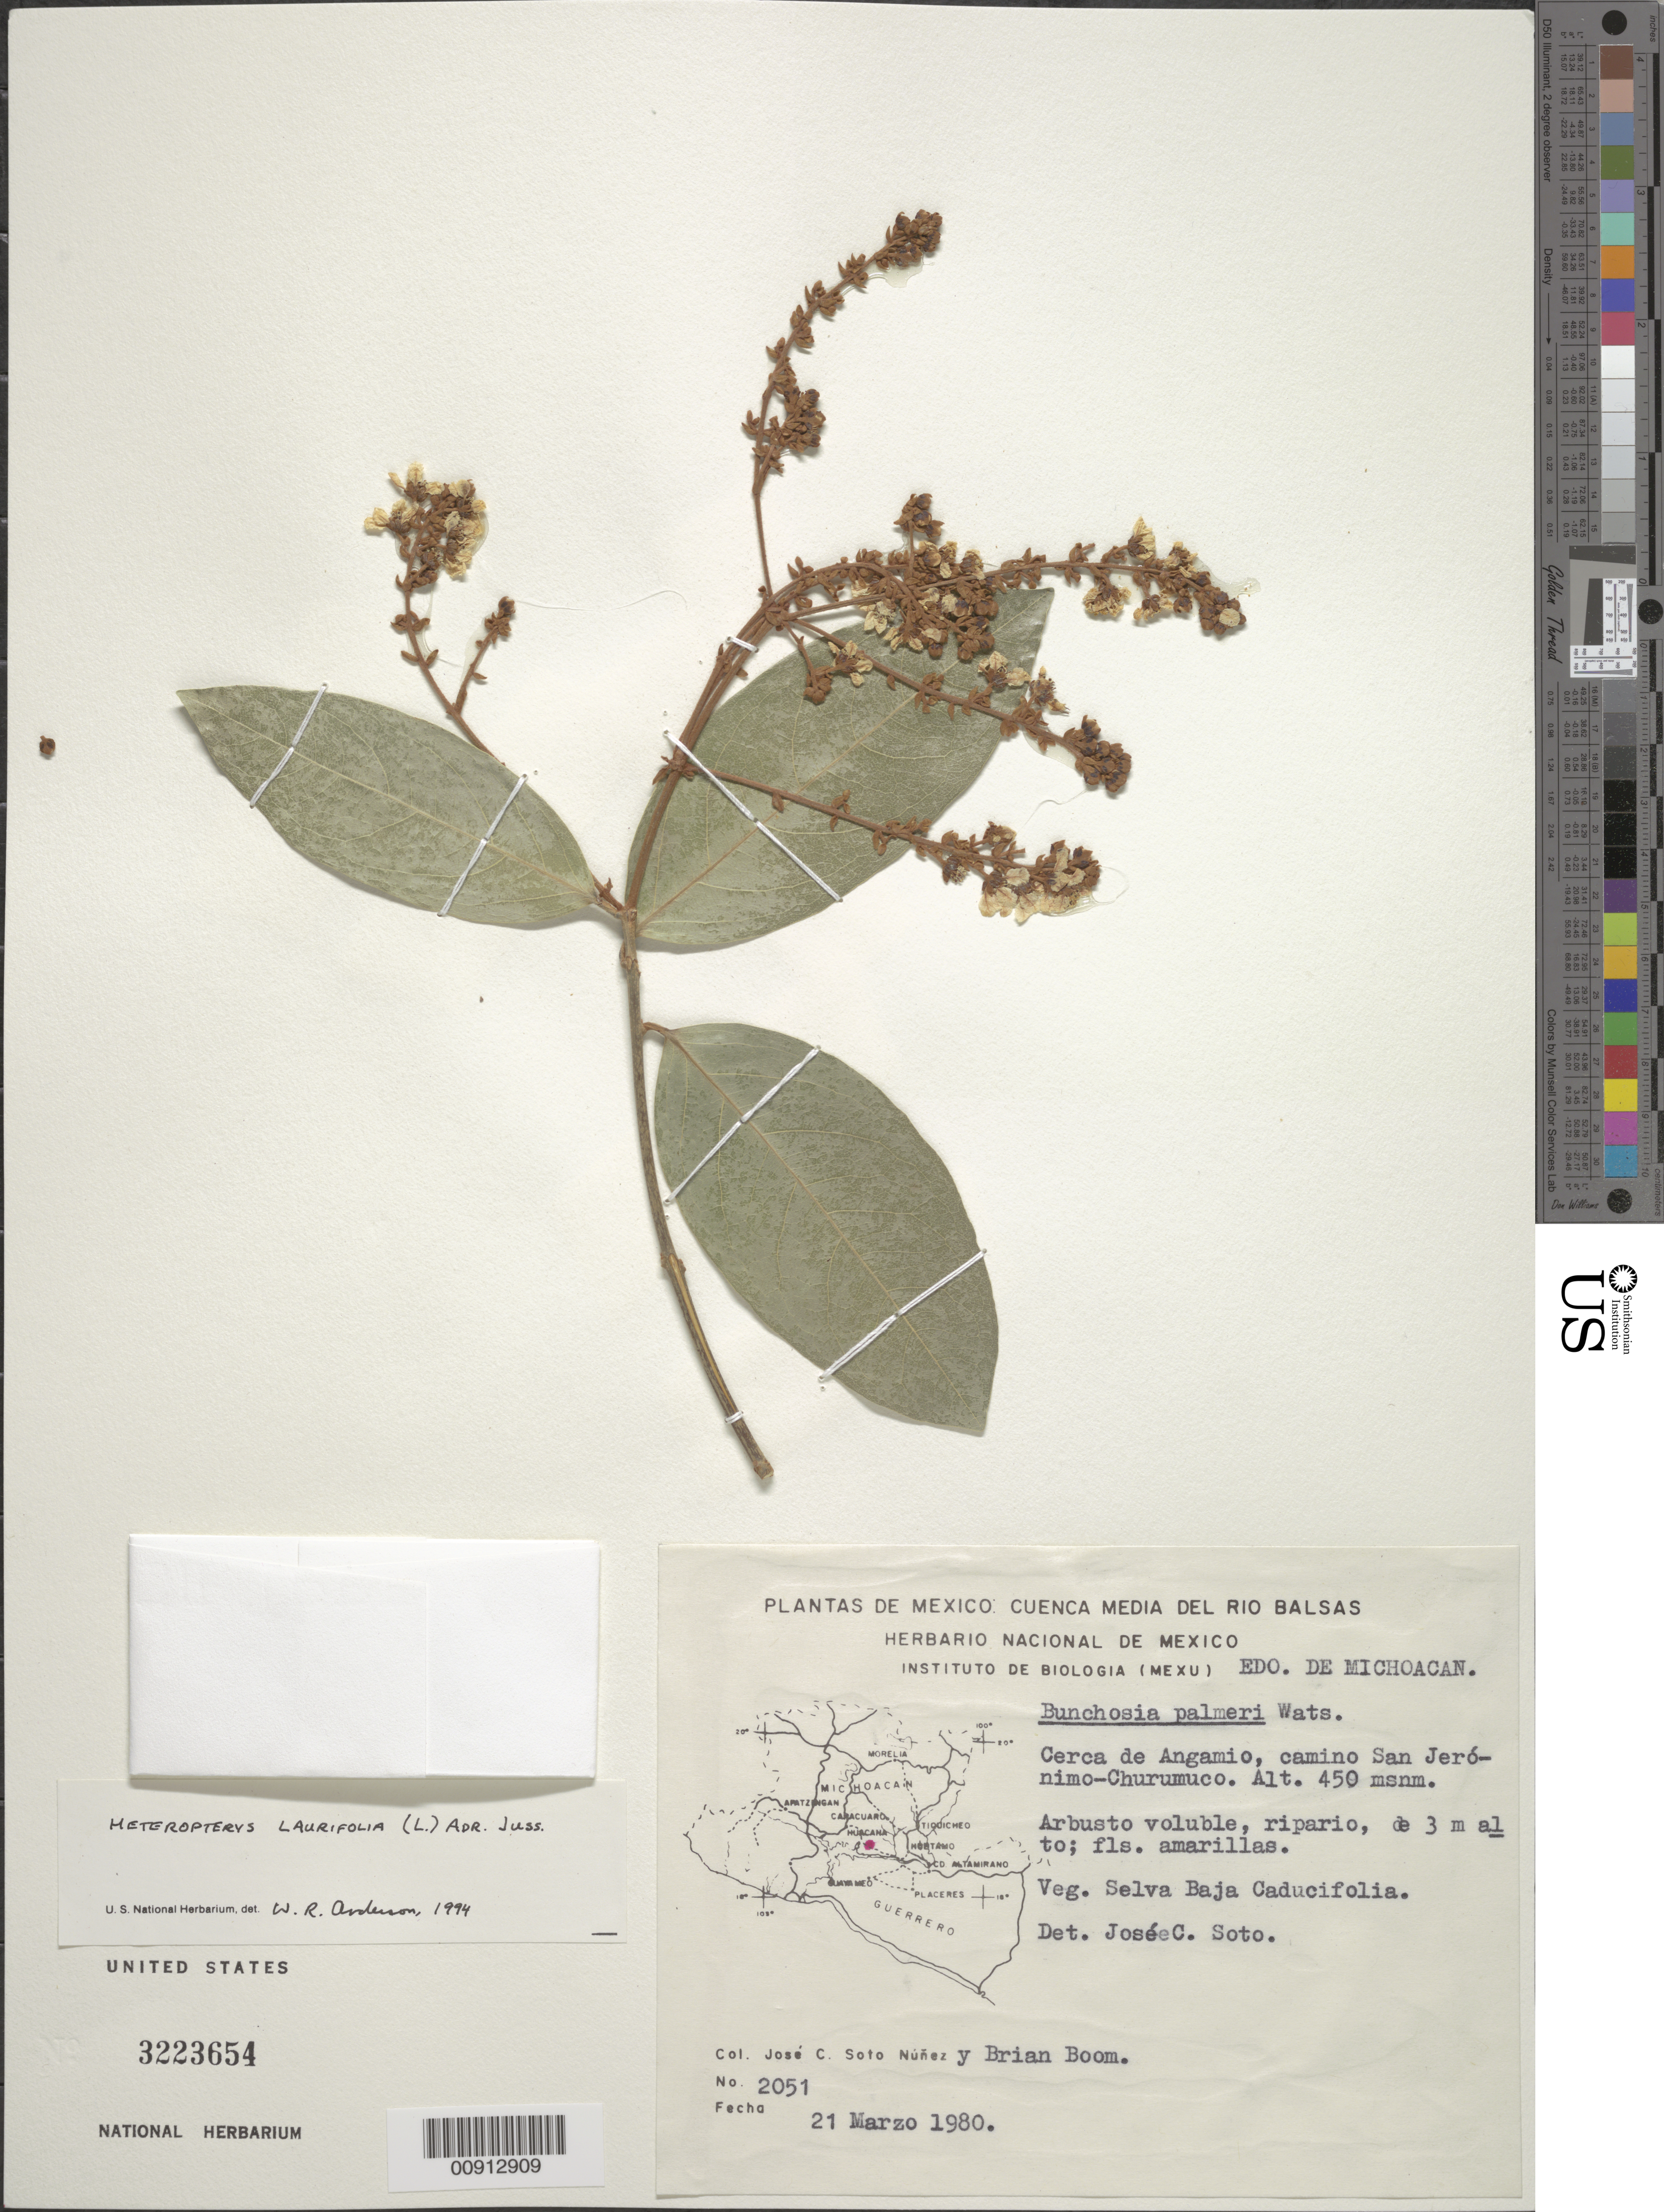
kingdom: Plantae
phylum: Tracheophyta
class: Magnoliopsida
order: Malpighiales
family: Malpighiaceae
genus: Heteropterys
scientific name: Heteropterys laurifolia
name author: (L.) A. Juss.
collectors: J. C. Soto Núñez & B. M. Boom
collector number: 2051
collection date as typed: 21 Mar 1980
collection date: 1980-03-21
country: Mexico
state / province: Michoacán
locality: Edo. de Michoacán:Cerca de Angamio, camino San Jerónimo - Churumuco. Cuenca media del Río Balsas.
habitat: Selva Baja Caducifolia.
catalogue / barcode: US 3223654